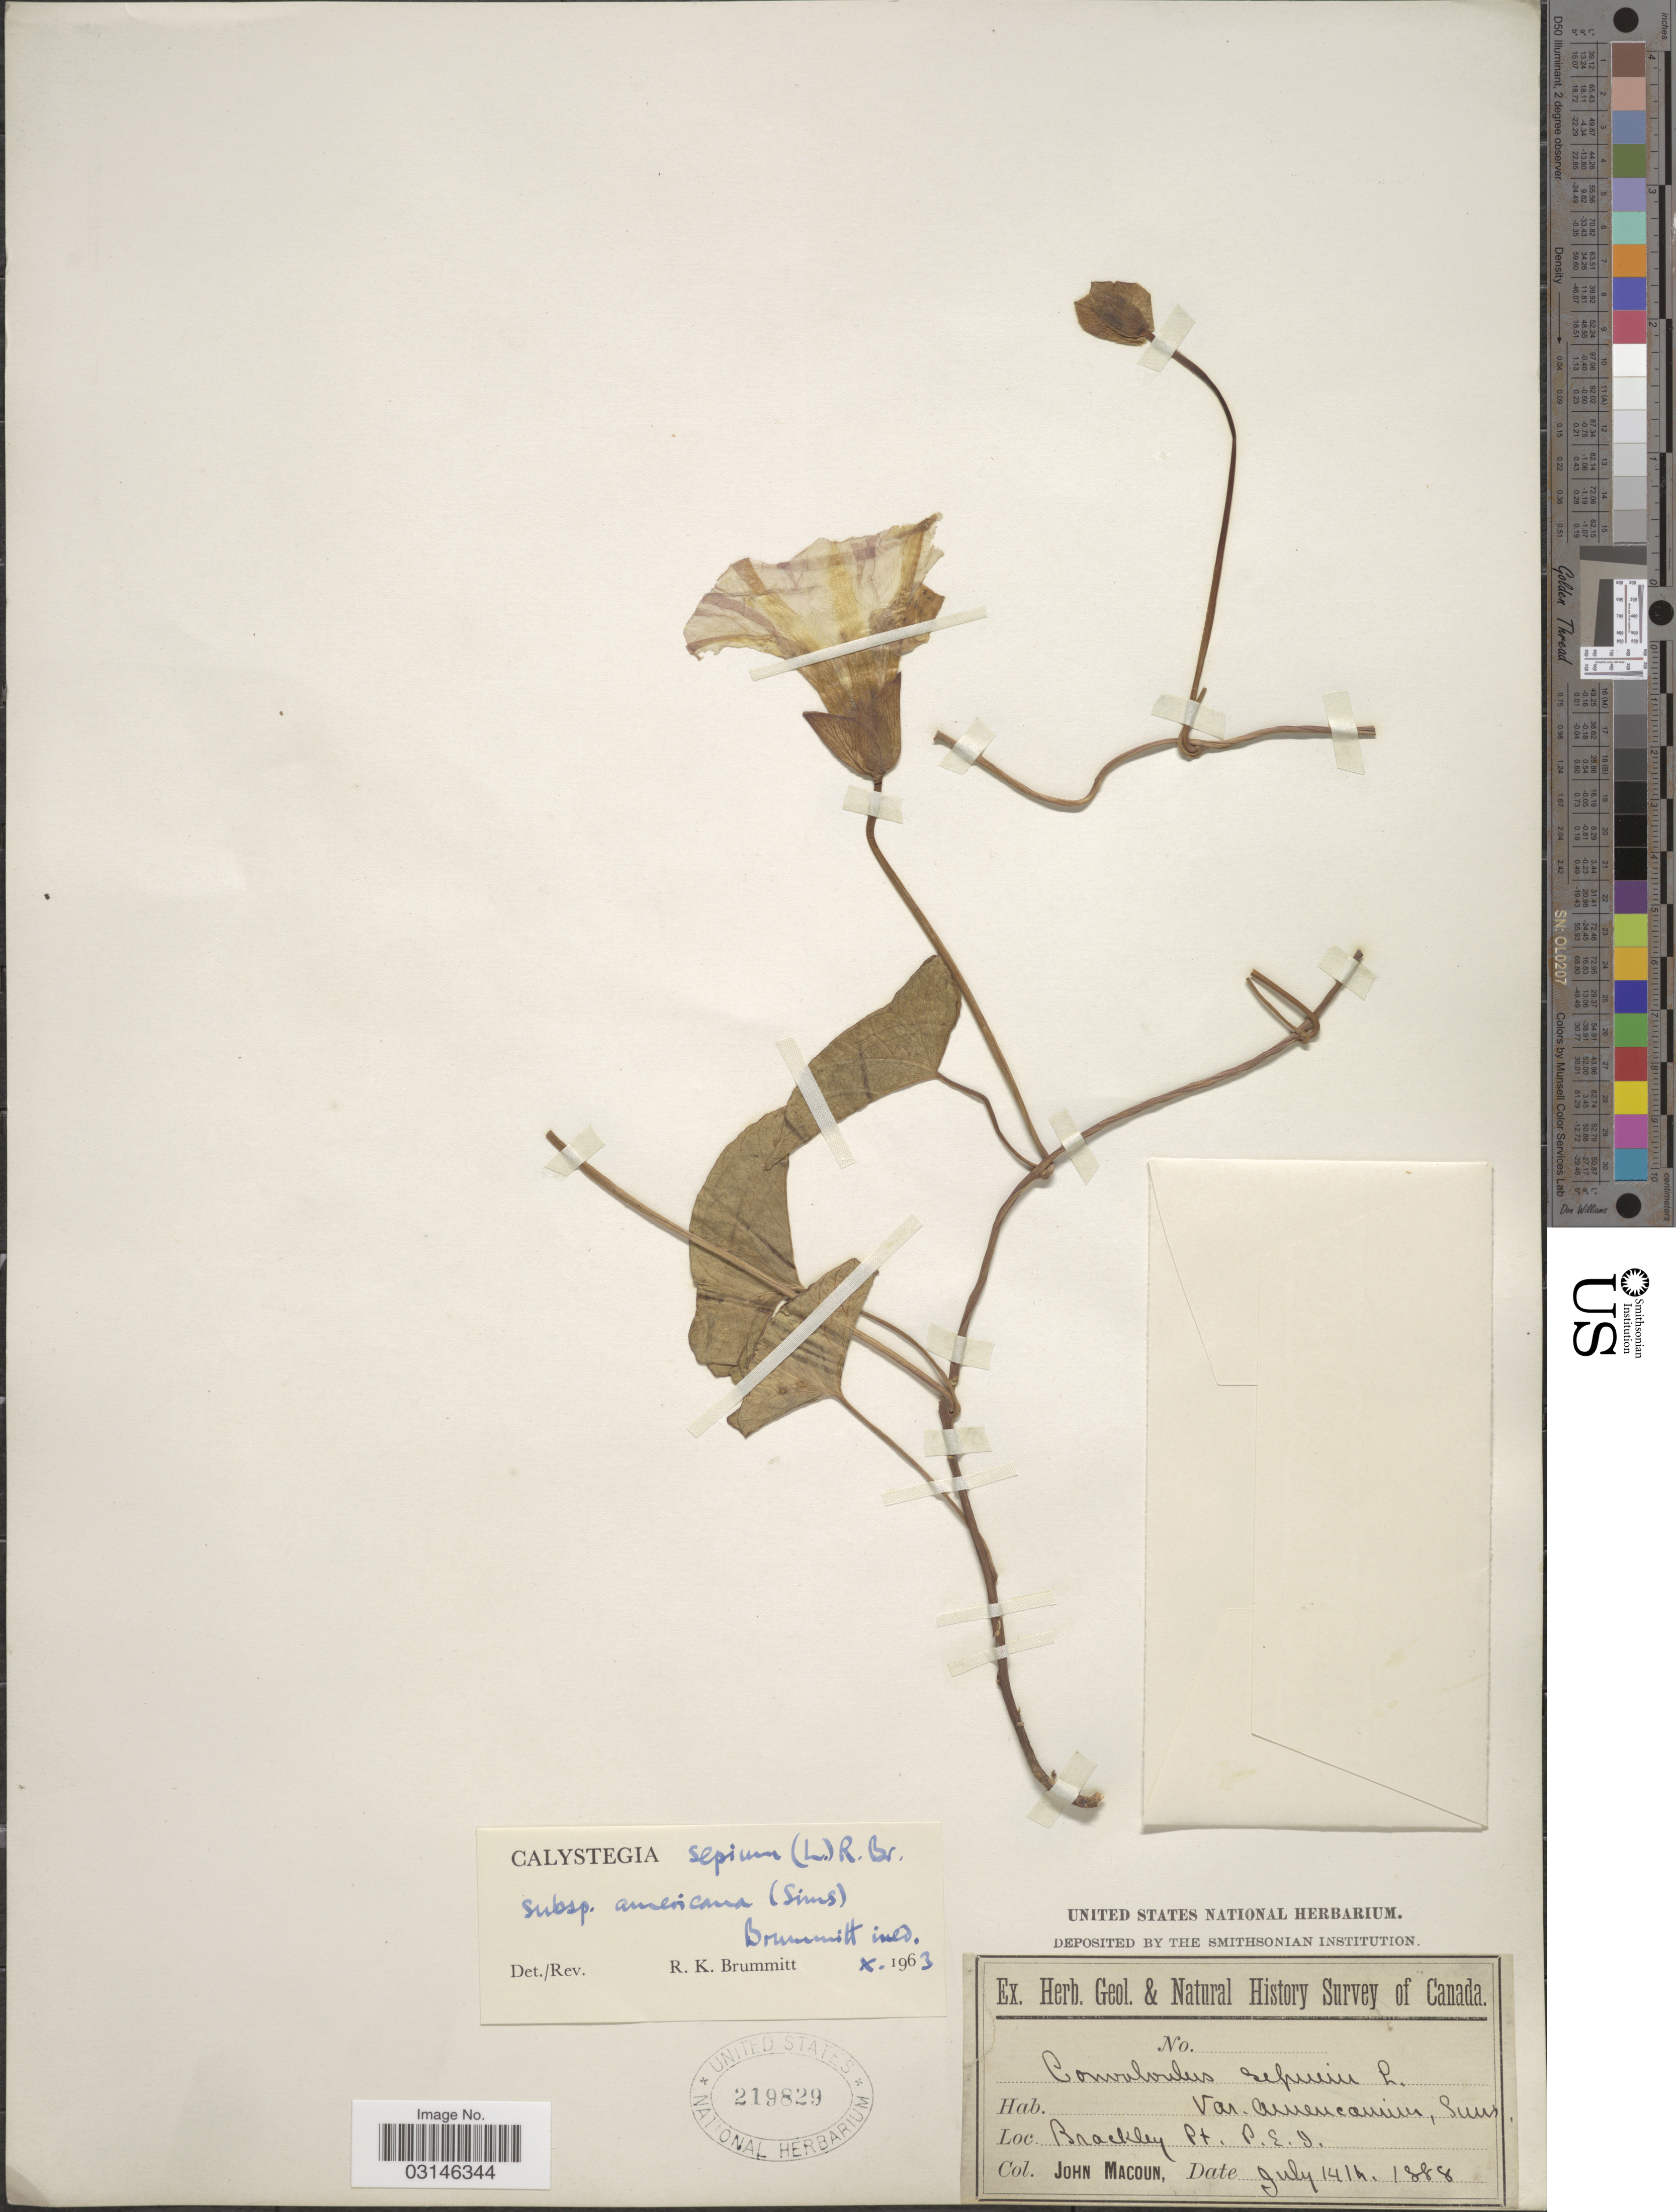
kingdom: Plantae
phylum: Tracheophyta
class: Magnoliopsida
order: Solanales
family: Convolvulaceae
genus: Calystegia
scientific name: Calystegia sepium subsp. americana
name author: (Sims) Brummitt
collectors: J. Macoun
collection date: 1888-07-14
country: Canada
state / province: Prince Edward Island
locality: Brackley Pt. P.E.I.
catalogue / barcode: US 219829